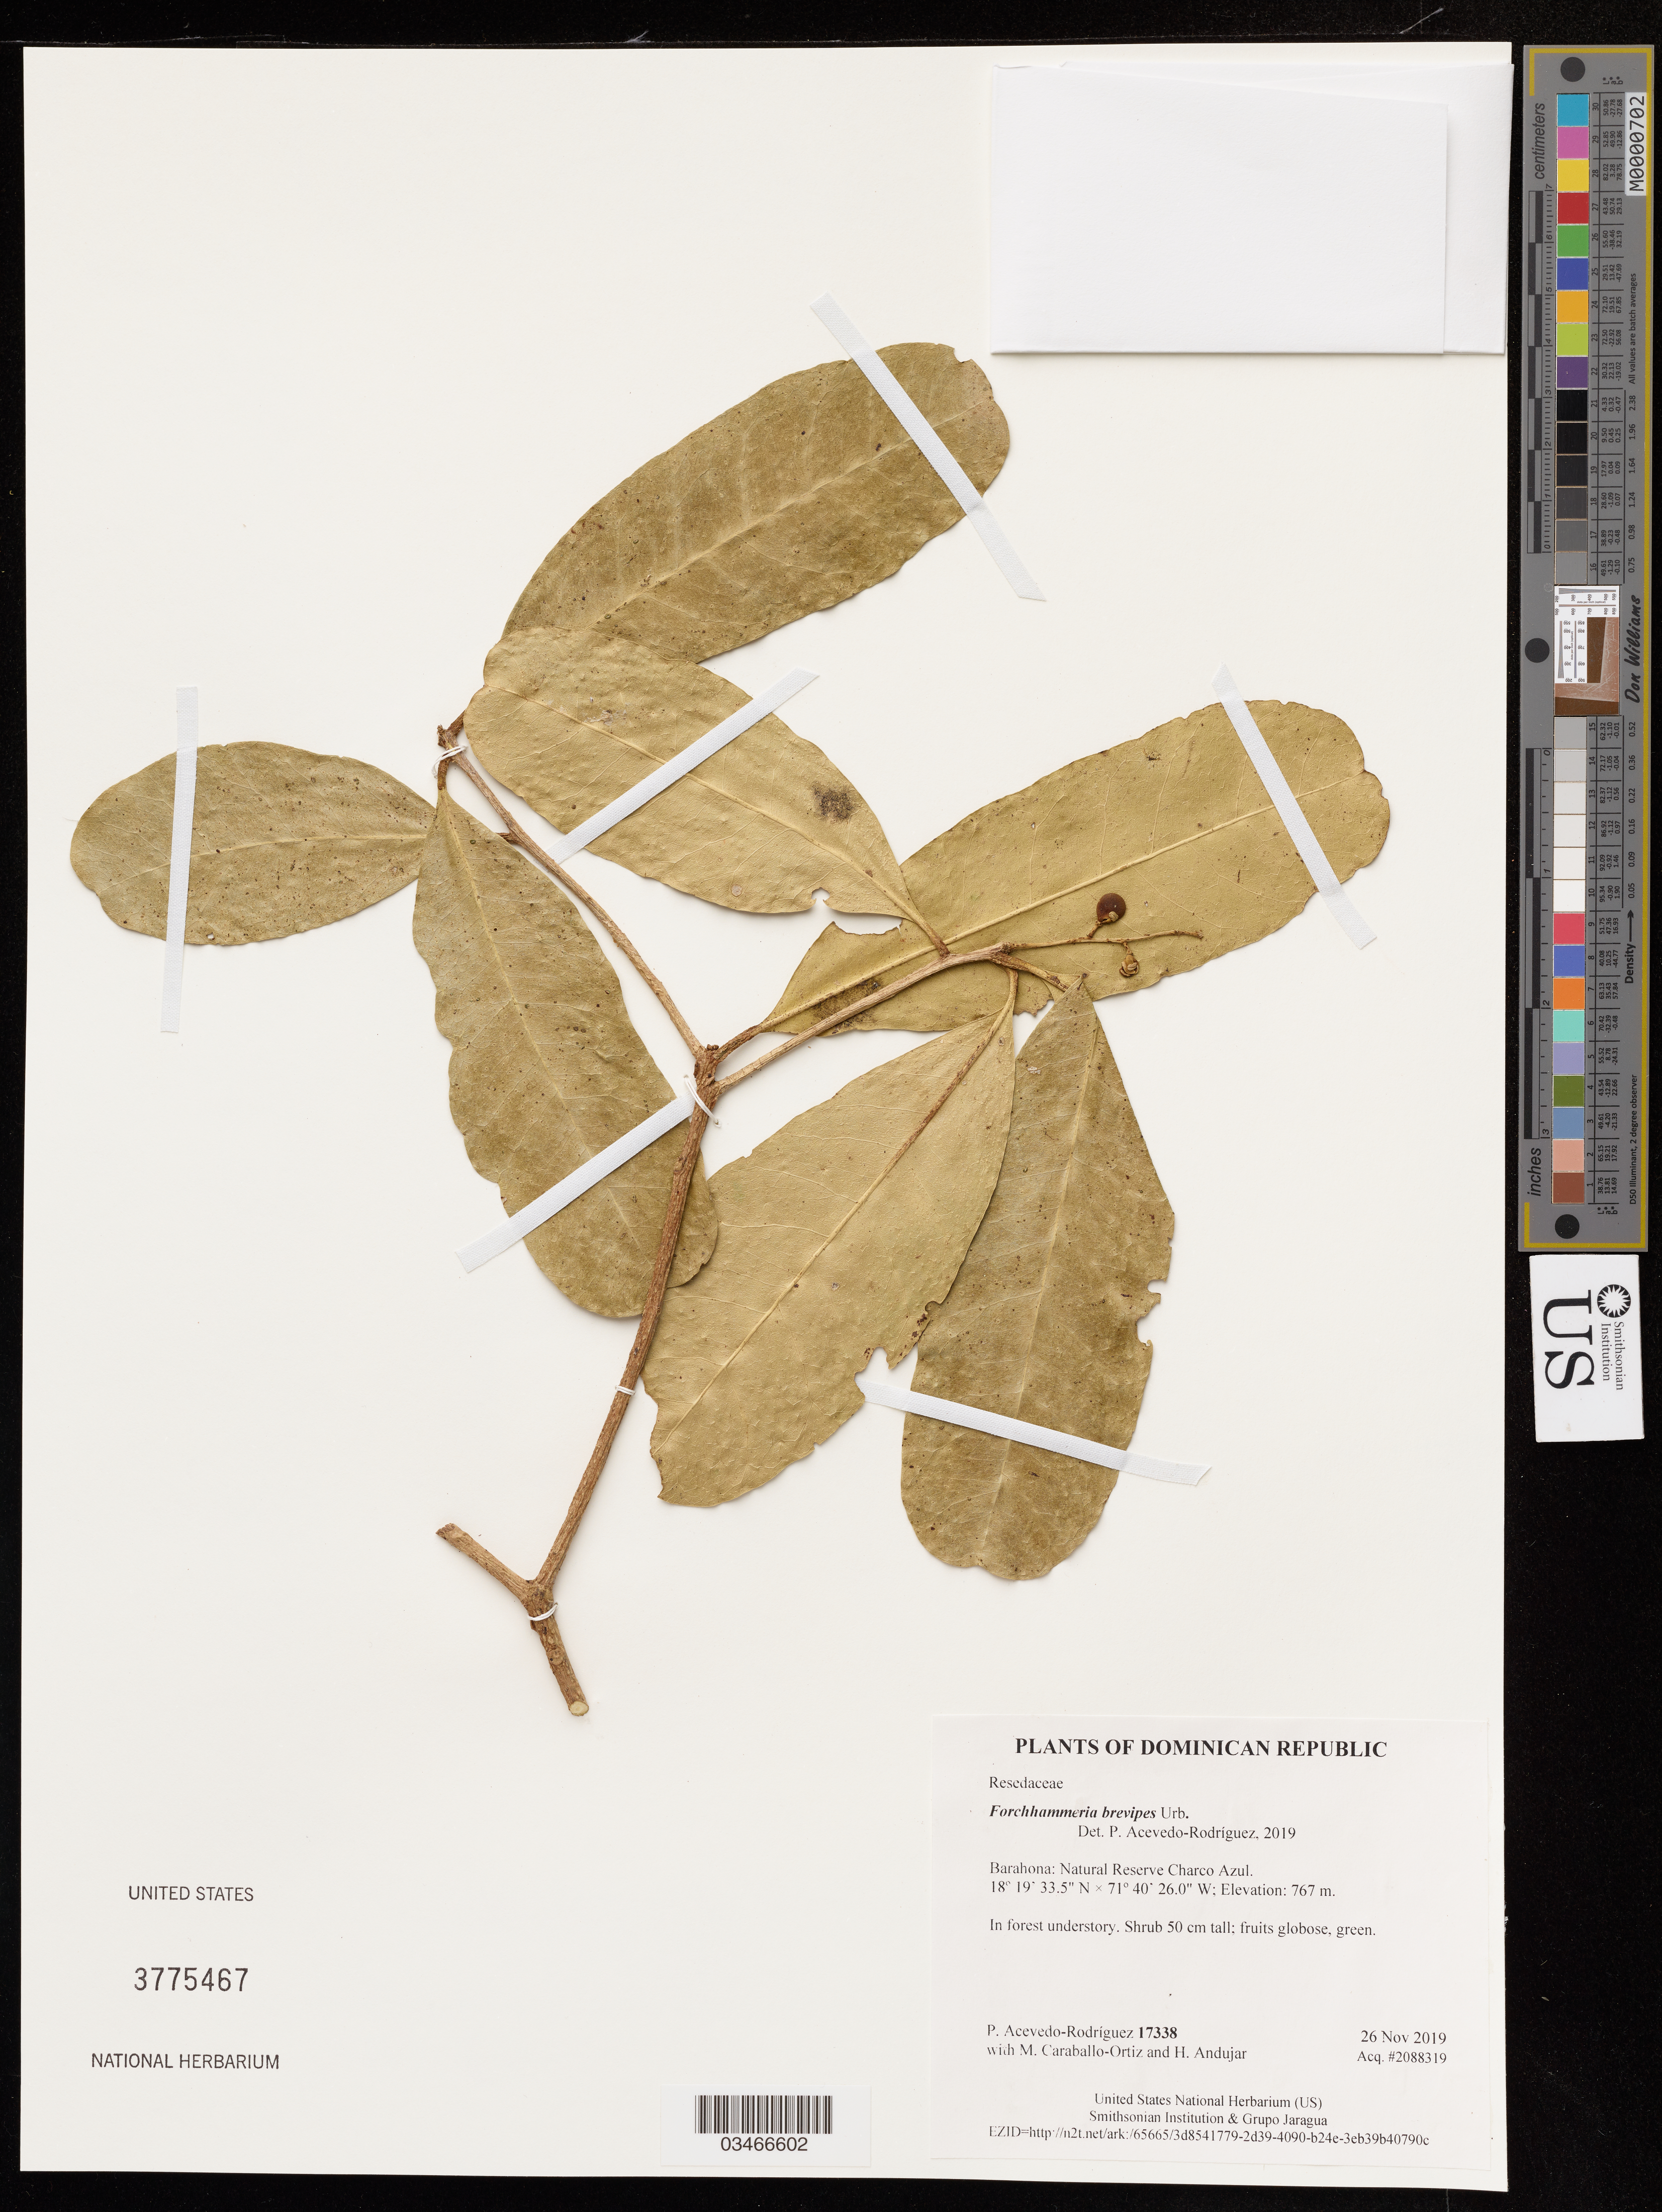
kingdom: Plantae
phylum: Tracheophyta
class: Magnoliopsida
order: Brassicales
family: Stixaceae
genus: Forchhammeria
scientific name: Forchhammeria brevipes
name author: Urb.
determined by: Acevedo-Rodriguez, P., (US), Smithsonian Institution - National Museum of Natural History (UNITED STATES)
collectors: P. Acevedo-Rodriguez, M. Caraballo-Ortiz & H. Andujar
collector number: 17338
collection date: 2019-11-26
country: Dominican Republic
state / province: Barahona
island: Hispaniola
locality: Natural Reserve Charco Azul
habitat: In forest understory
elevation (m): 767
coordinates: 18.32596 N, 71.67390 W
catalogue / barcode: US 3775467